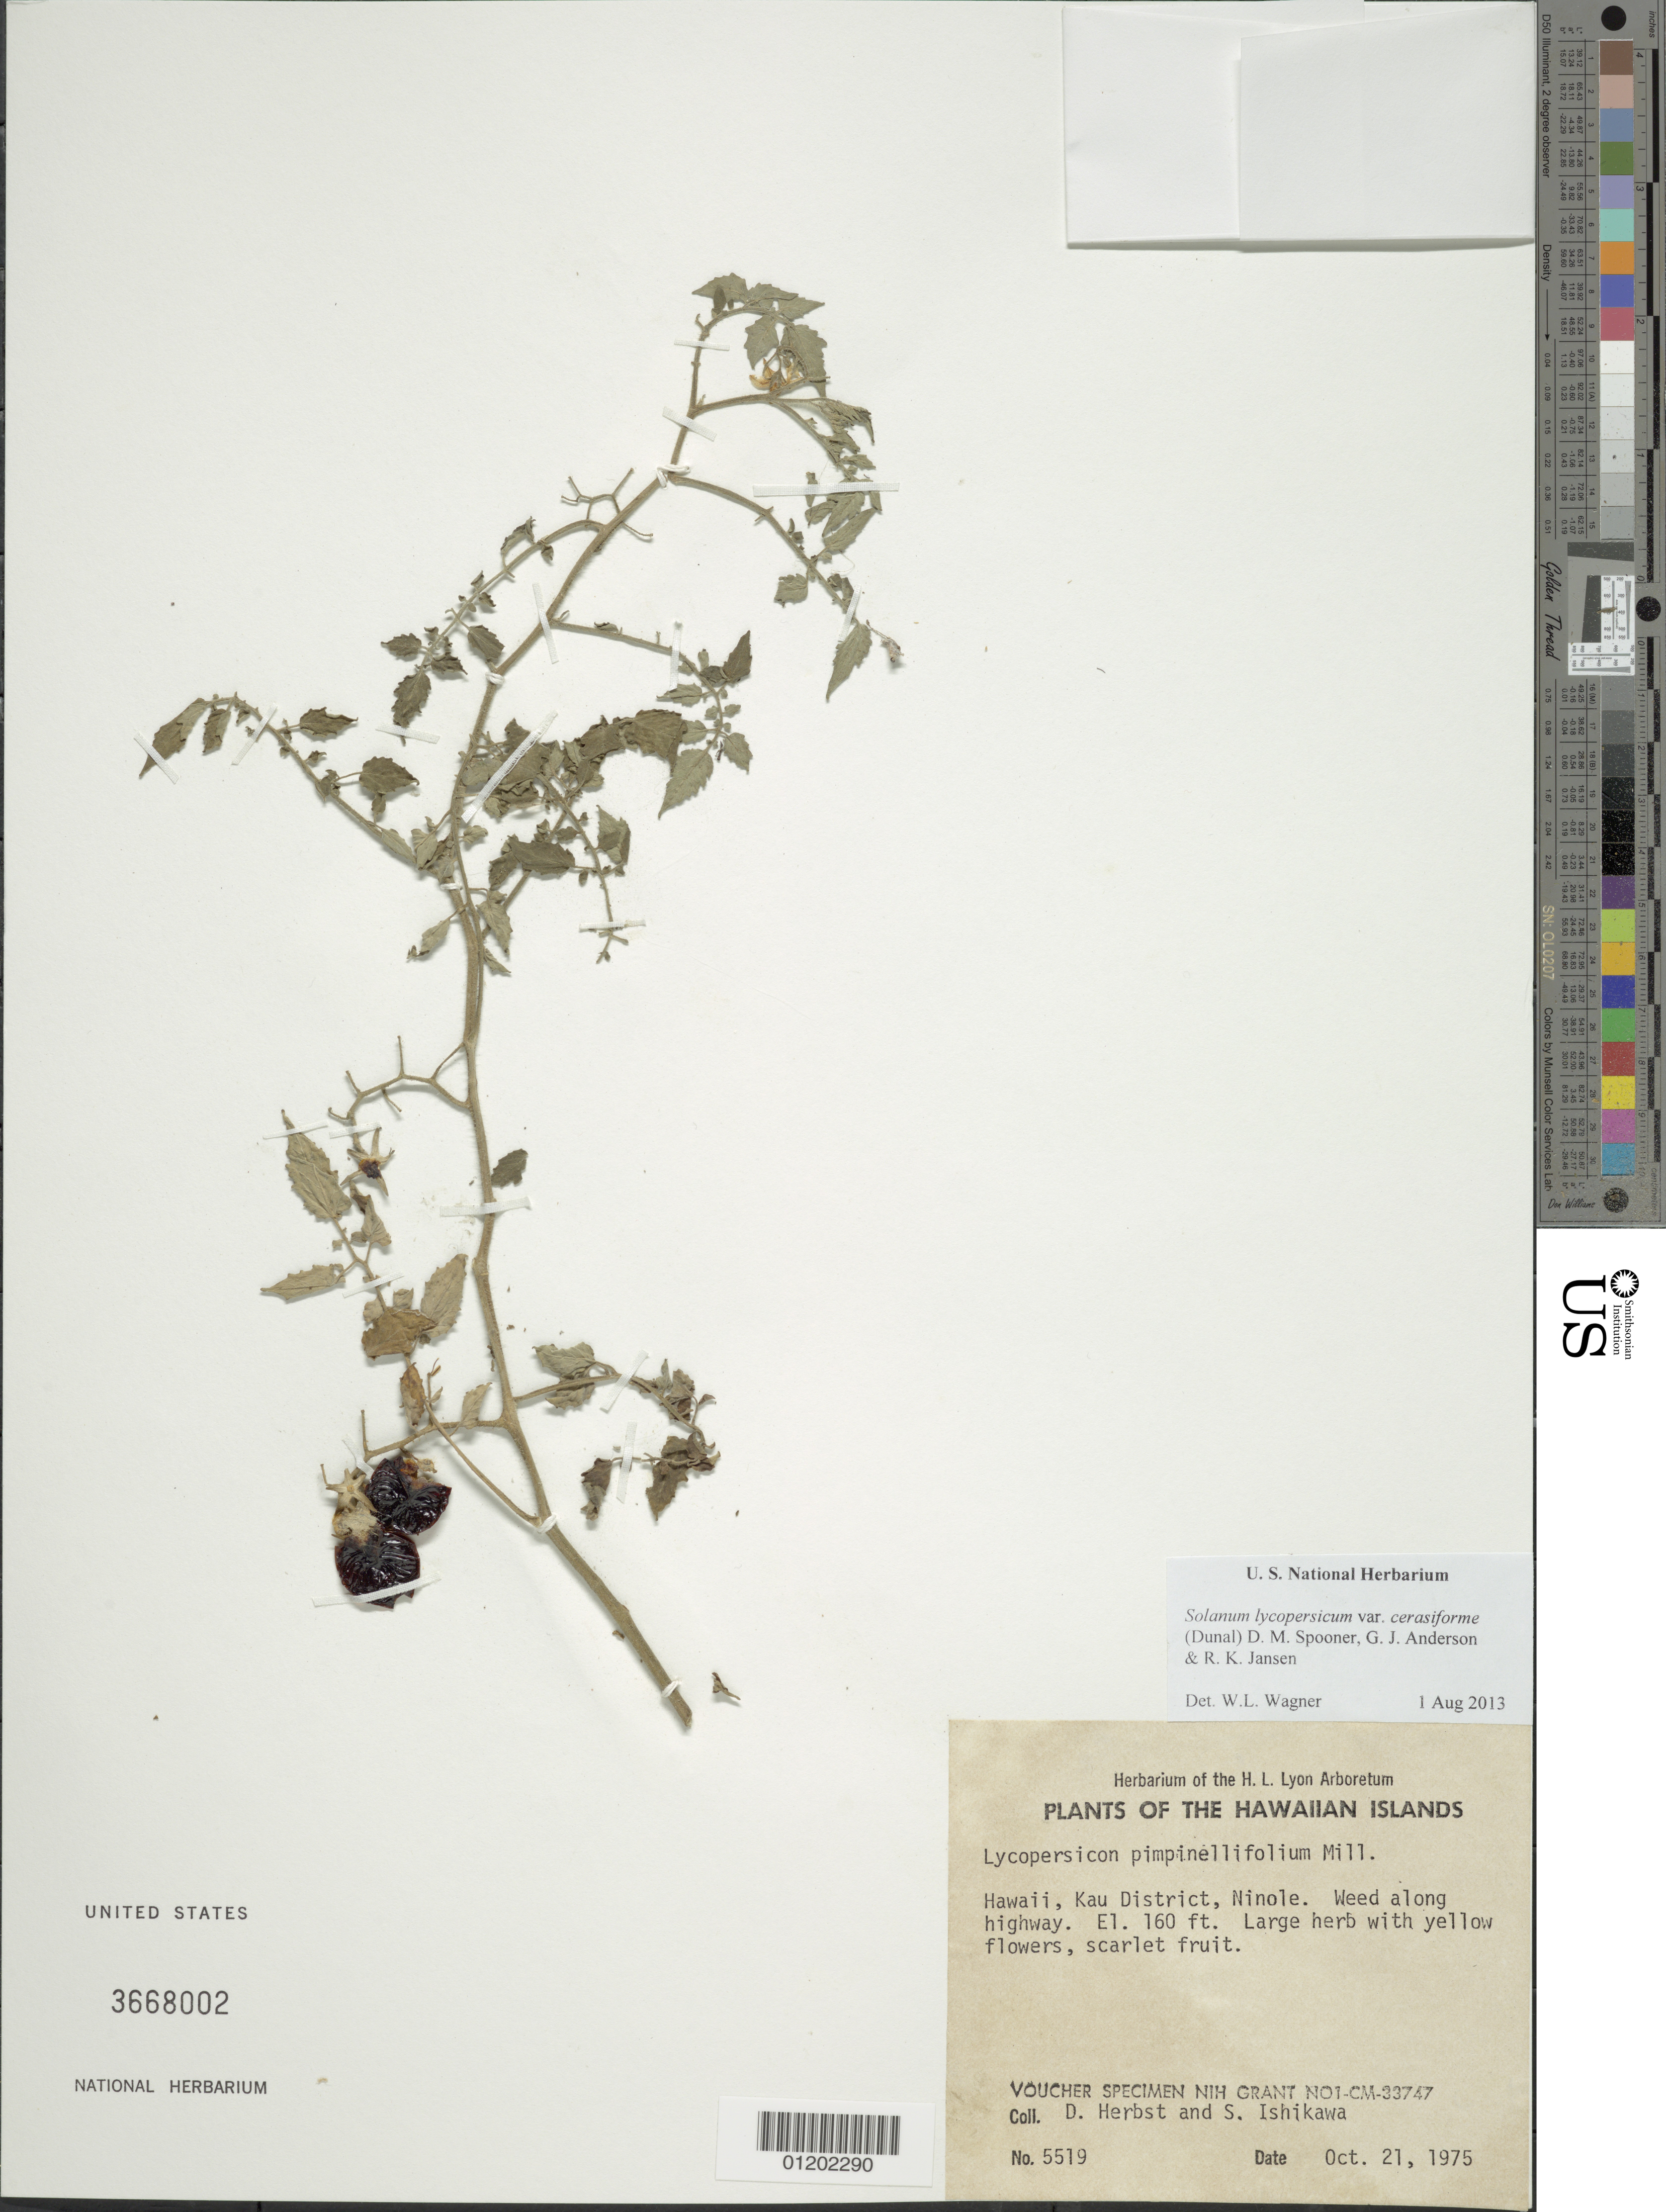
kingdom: Plantae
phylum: Tracheophyta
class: Magnoliopsida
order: Solanales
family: Solanaceae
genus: Solanum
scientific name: Solanum lycopersicum var. cerasiforme (Dunal) D.M. Spooner, G.J. Anderson & R.K. Jansen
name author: (Dunal) D.M. Spooner et al.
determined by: Wagner, W. L., (BOT), Smithsonian Institution - National Museum of Natural History (UNITED STATES)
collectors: D. R. Herbst & S. Ishikawa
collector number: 5519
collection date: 1975-10-21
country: United States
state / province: Hawaii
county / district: Hawaii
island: Hawaii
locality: Kau District, Ninole, along highway.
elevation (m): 49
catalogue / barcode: US 3668002